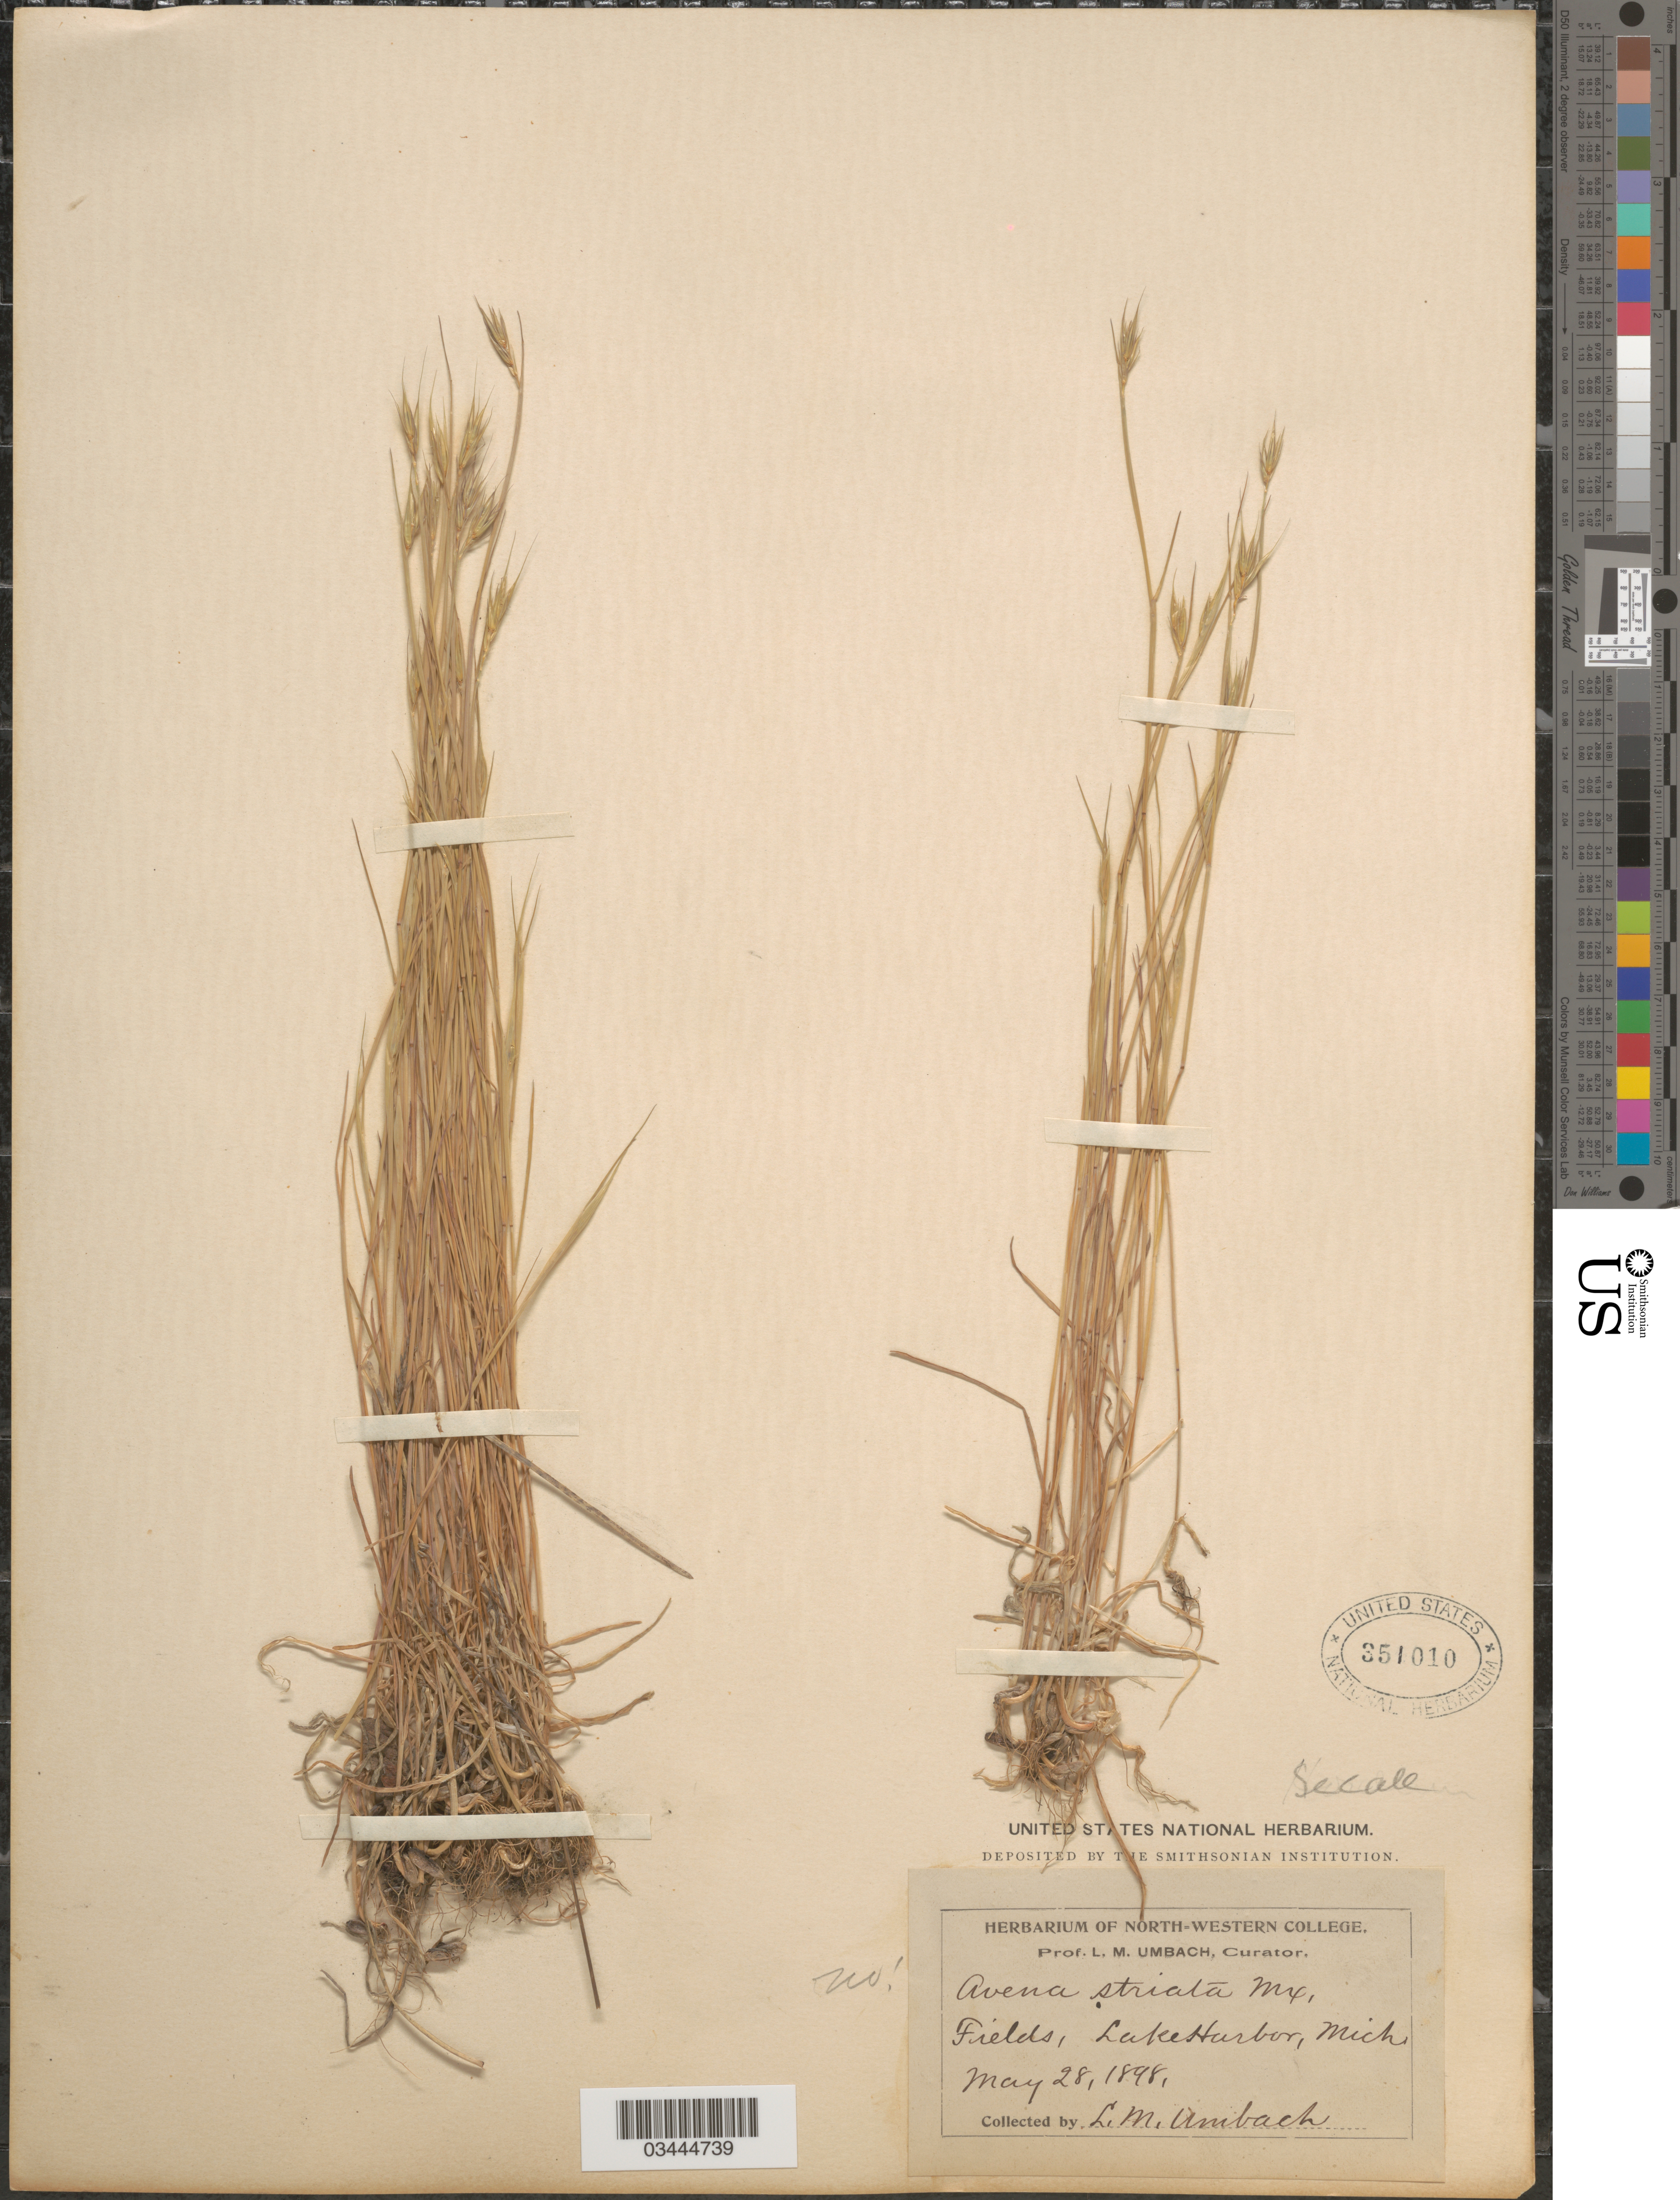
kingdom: Plantae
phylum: Tracheophyta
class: Liliopsida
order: Poales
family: Poaceae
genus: Secale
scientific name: Secale cereale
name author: L.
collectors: L. M. Umbach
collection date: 1898-05-28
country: United States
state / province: Michigan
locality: Fields, Lake Harbor.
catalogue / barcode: US 351010